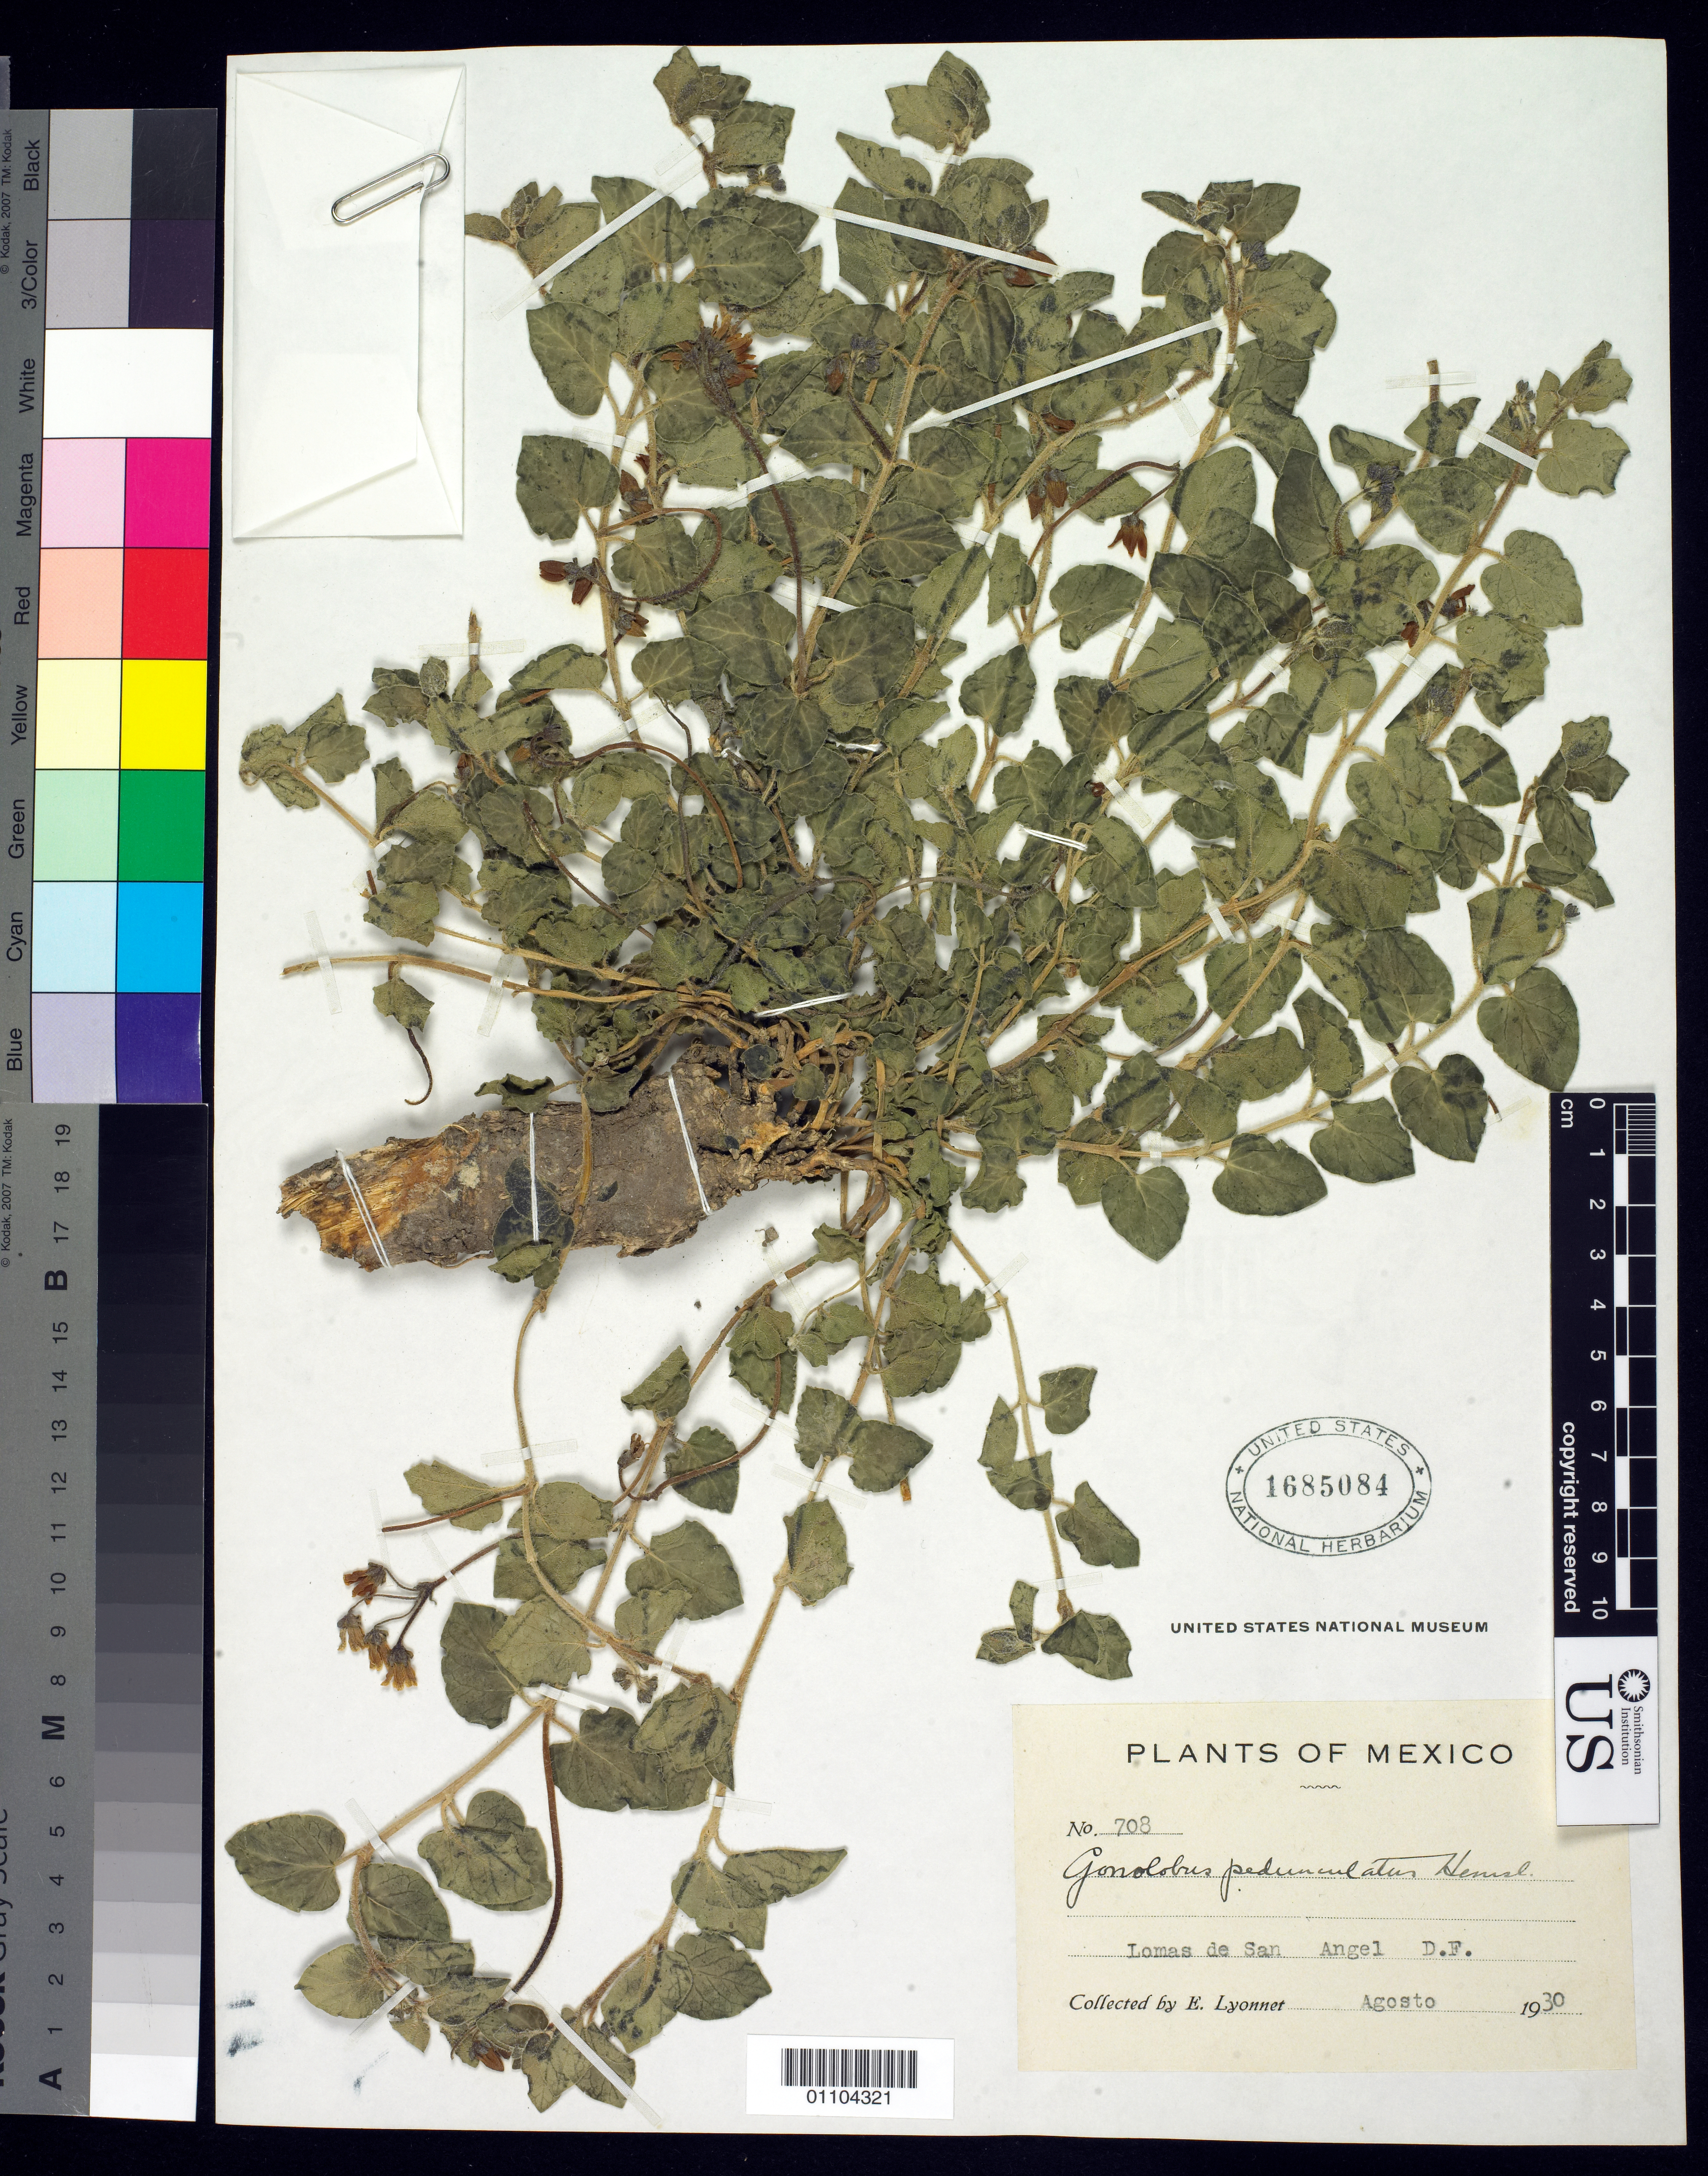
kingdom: Plantae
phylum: Tracheophyta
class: Magnoliopsida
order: Gentianales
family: Apocynaceae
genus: Gonolobus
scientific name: Gonolobus pedunculatus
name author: (Decne.) Hemsl.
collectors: Bro. E. Lyonnet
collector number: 708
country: Mexico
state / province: Distrito Federal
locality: Lomas de San Angel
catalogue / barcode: US 1685084